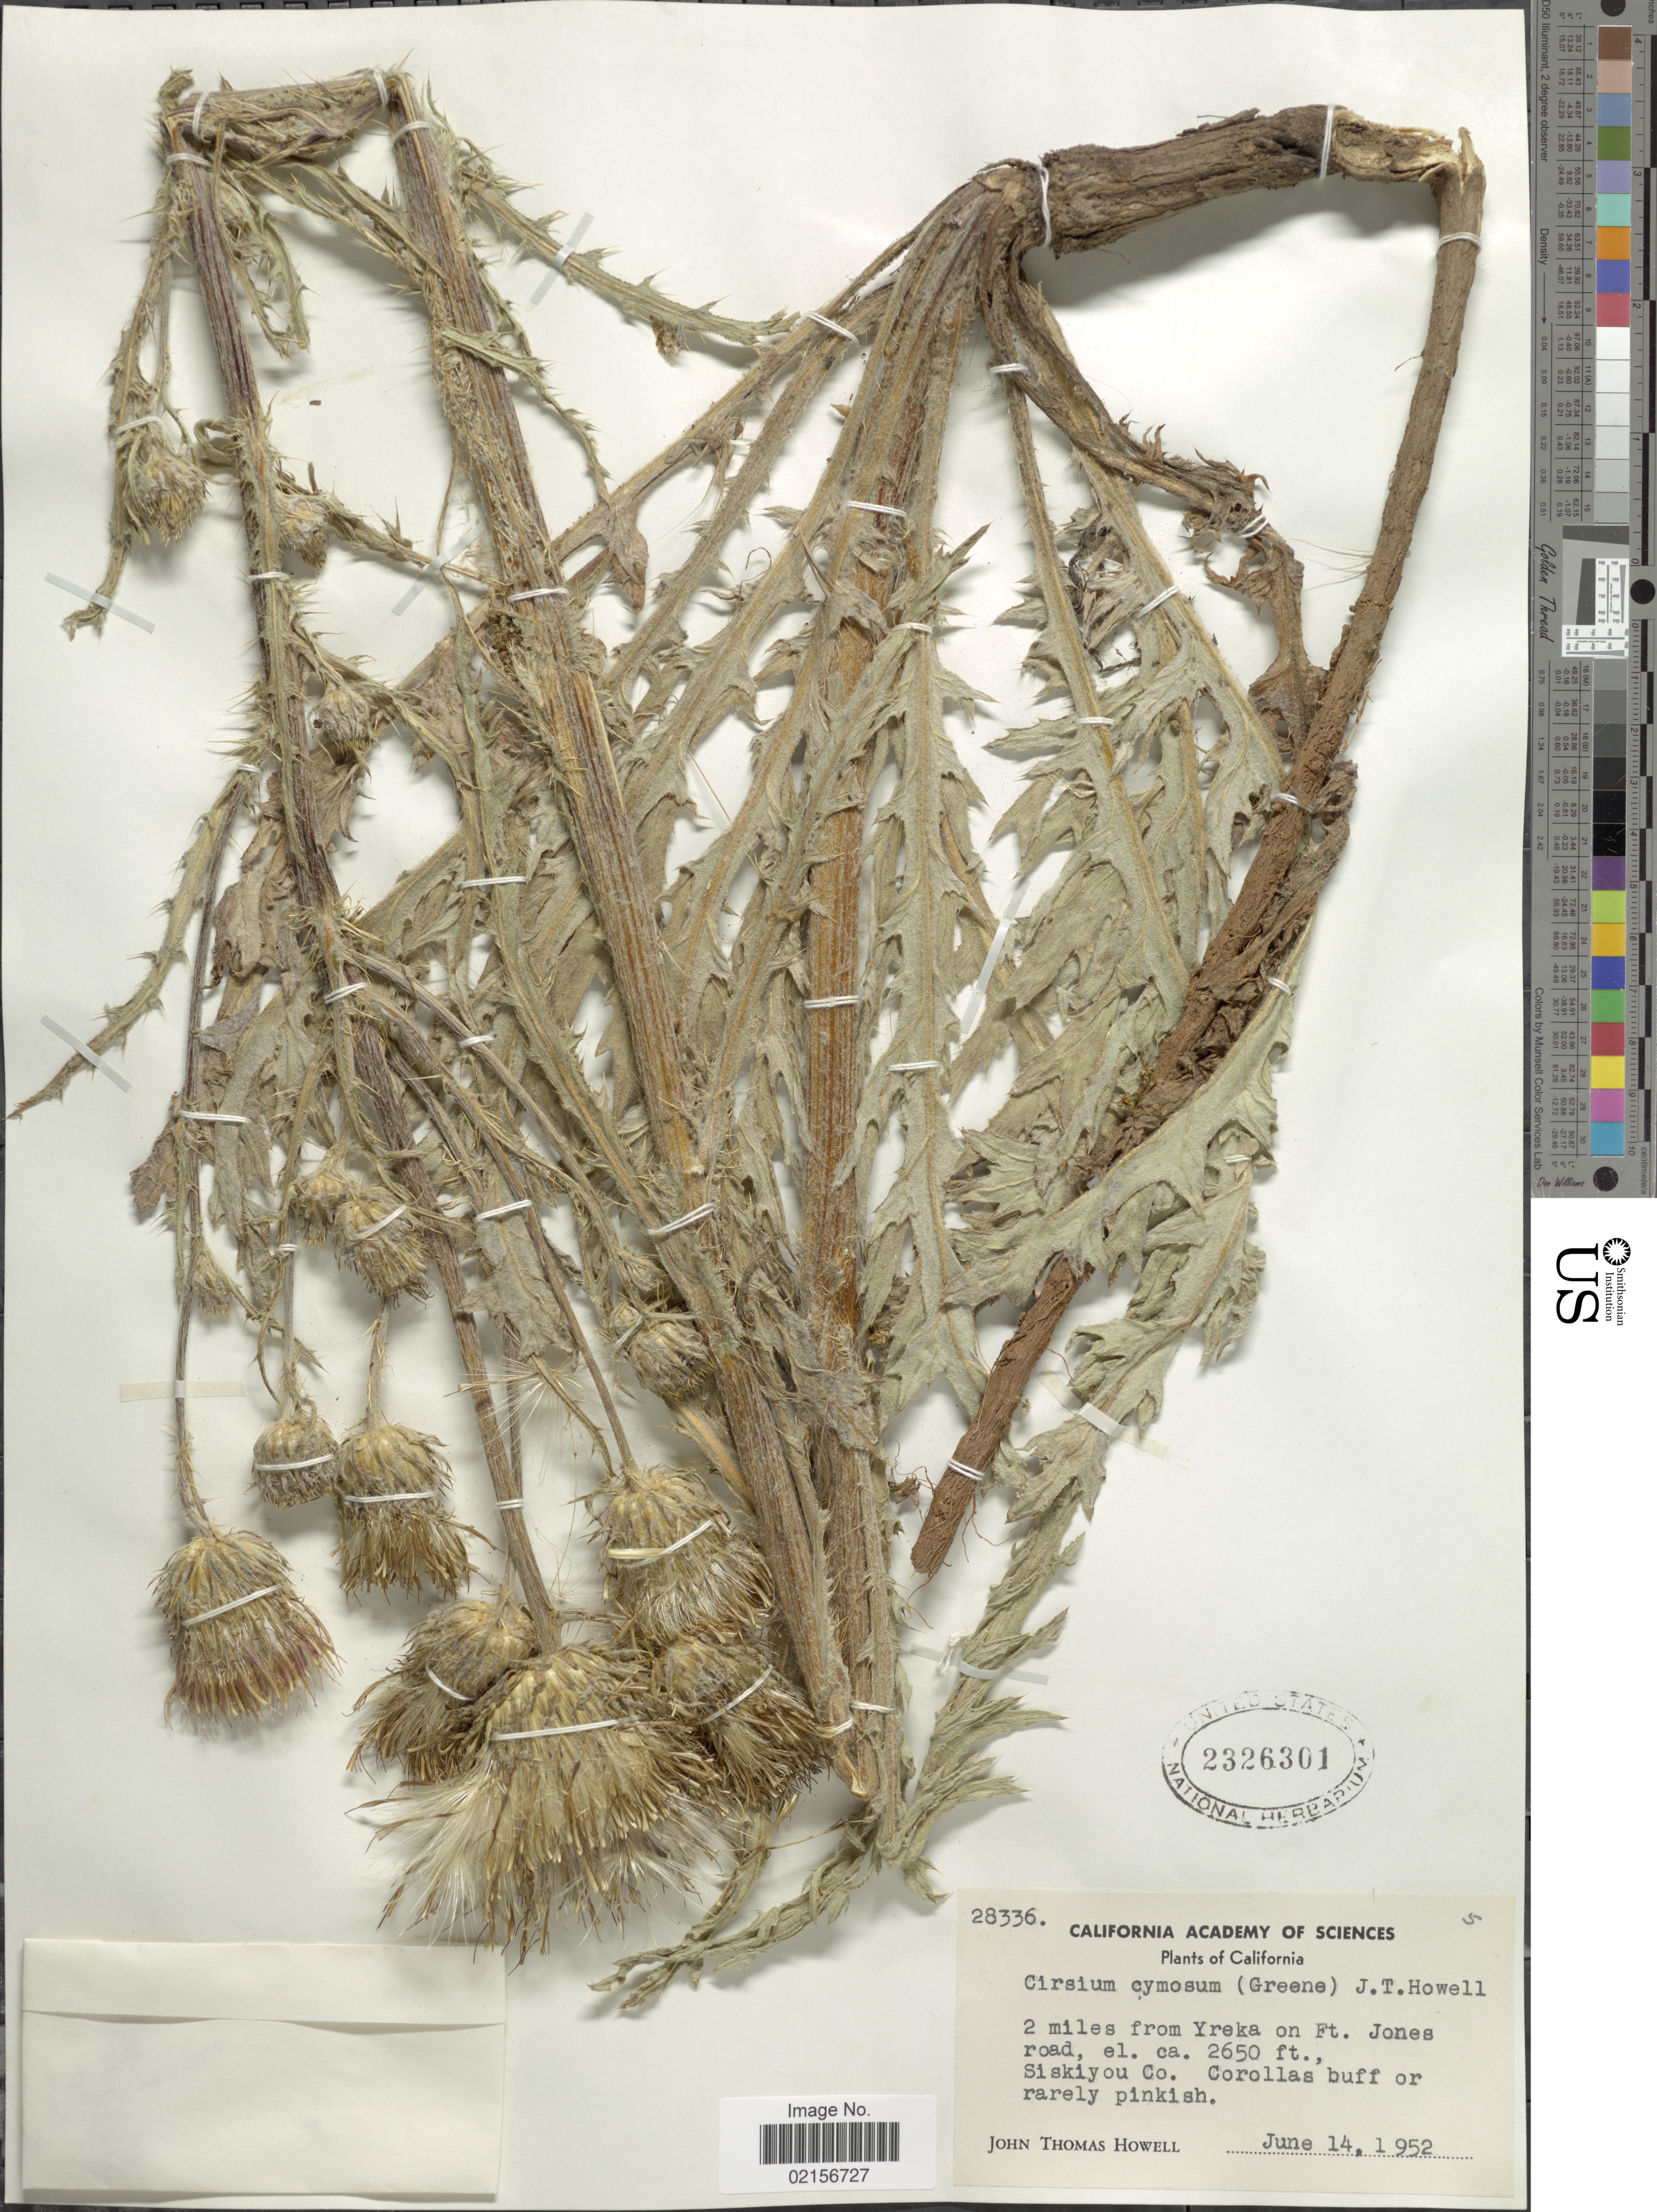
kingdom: Plantae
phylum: Tracheophyta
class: Magnoliopsida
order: Asterales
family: Asteraceae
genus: Cirsium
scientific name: Cirsium cymosum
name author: (Greene) J.T. Howell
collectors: J. T. Howell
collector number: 28336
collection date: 1952-06-14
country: United States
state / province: California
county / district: Siskiyou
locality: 2 miles from Yreka on Ft. Jones road, Siskiyou Co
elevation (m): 808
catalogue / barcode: US 2326301